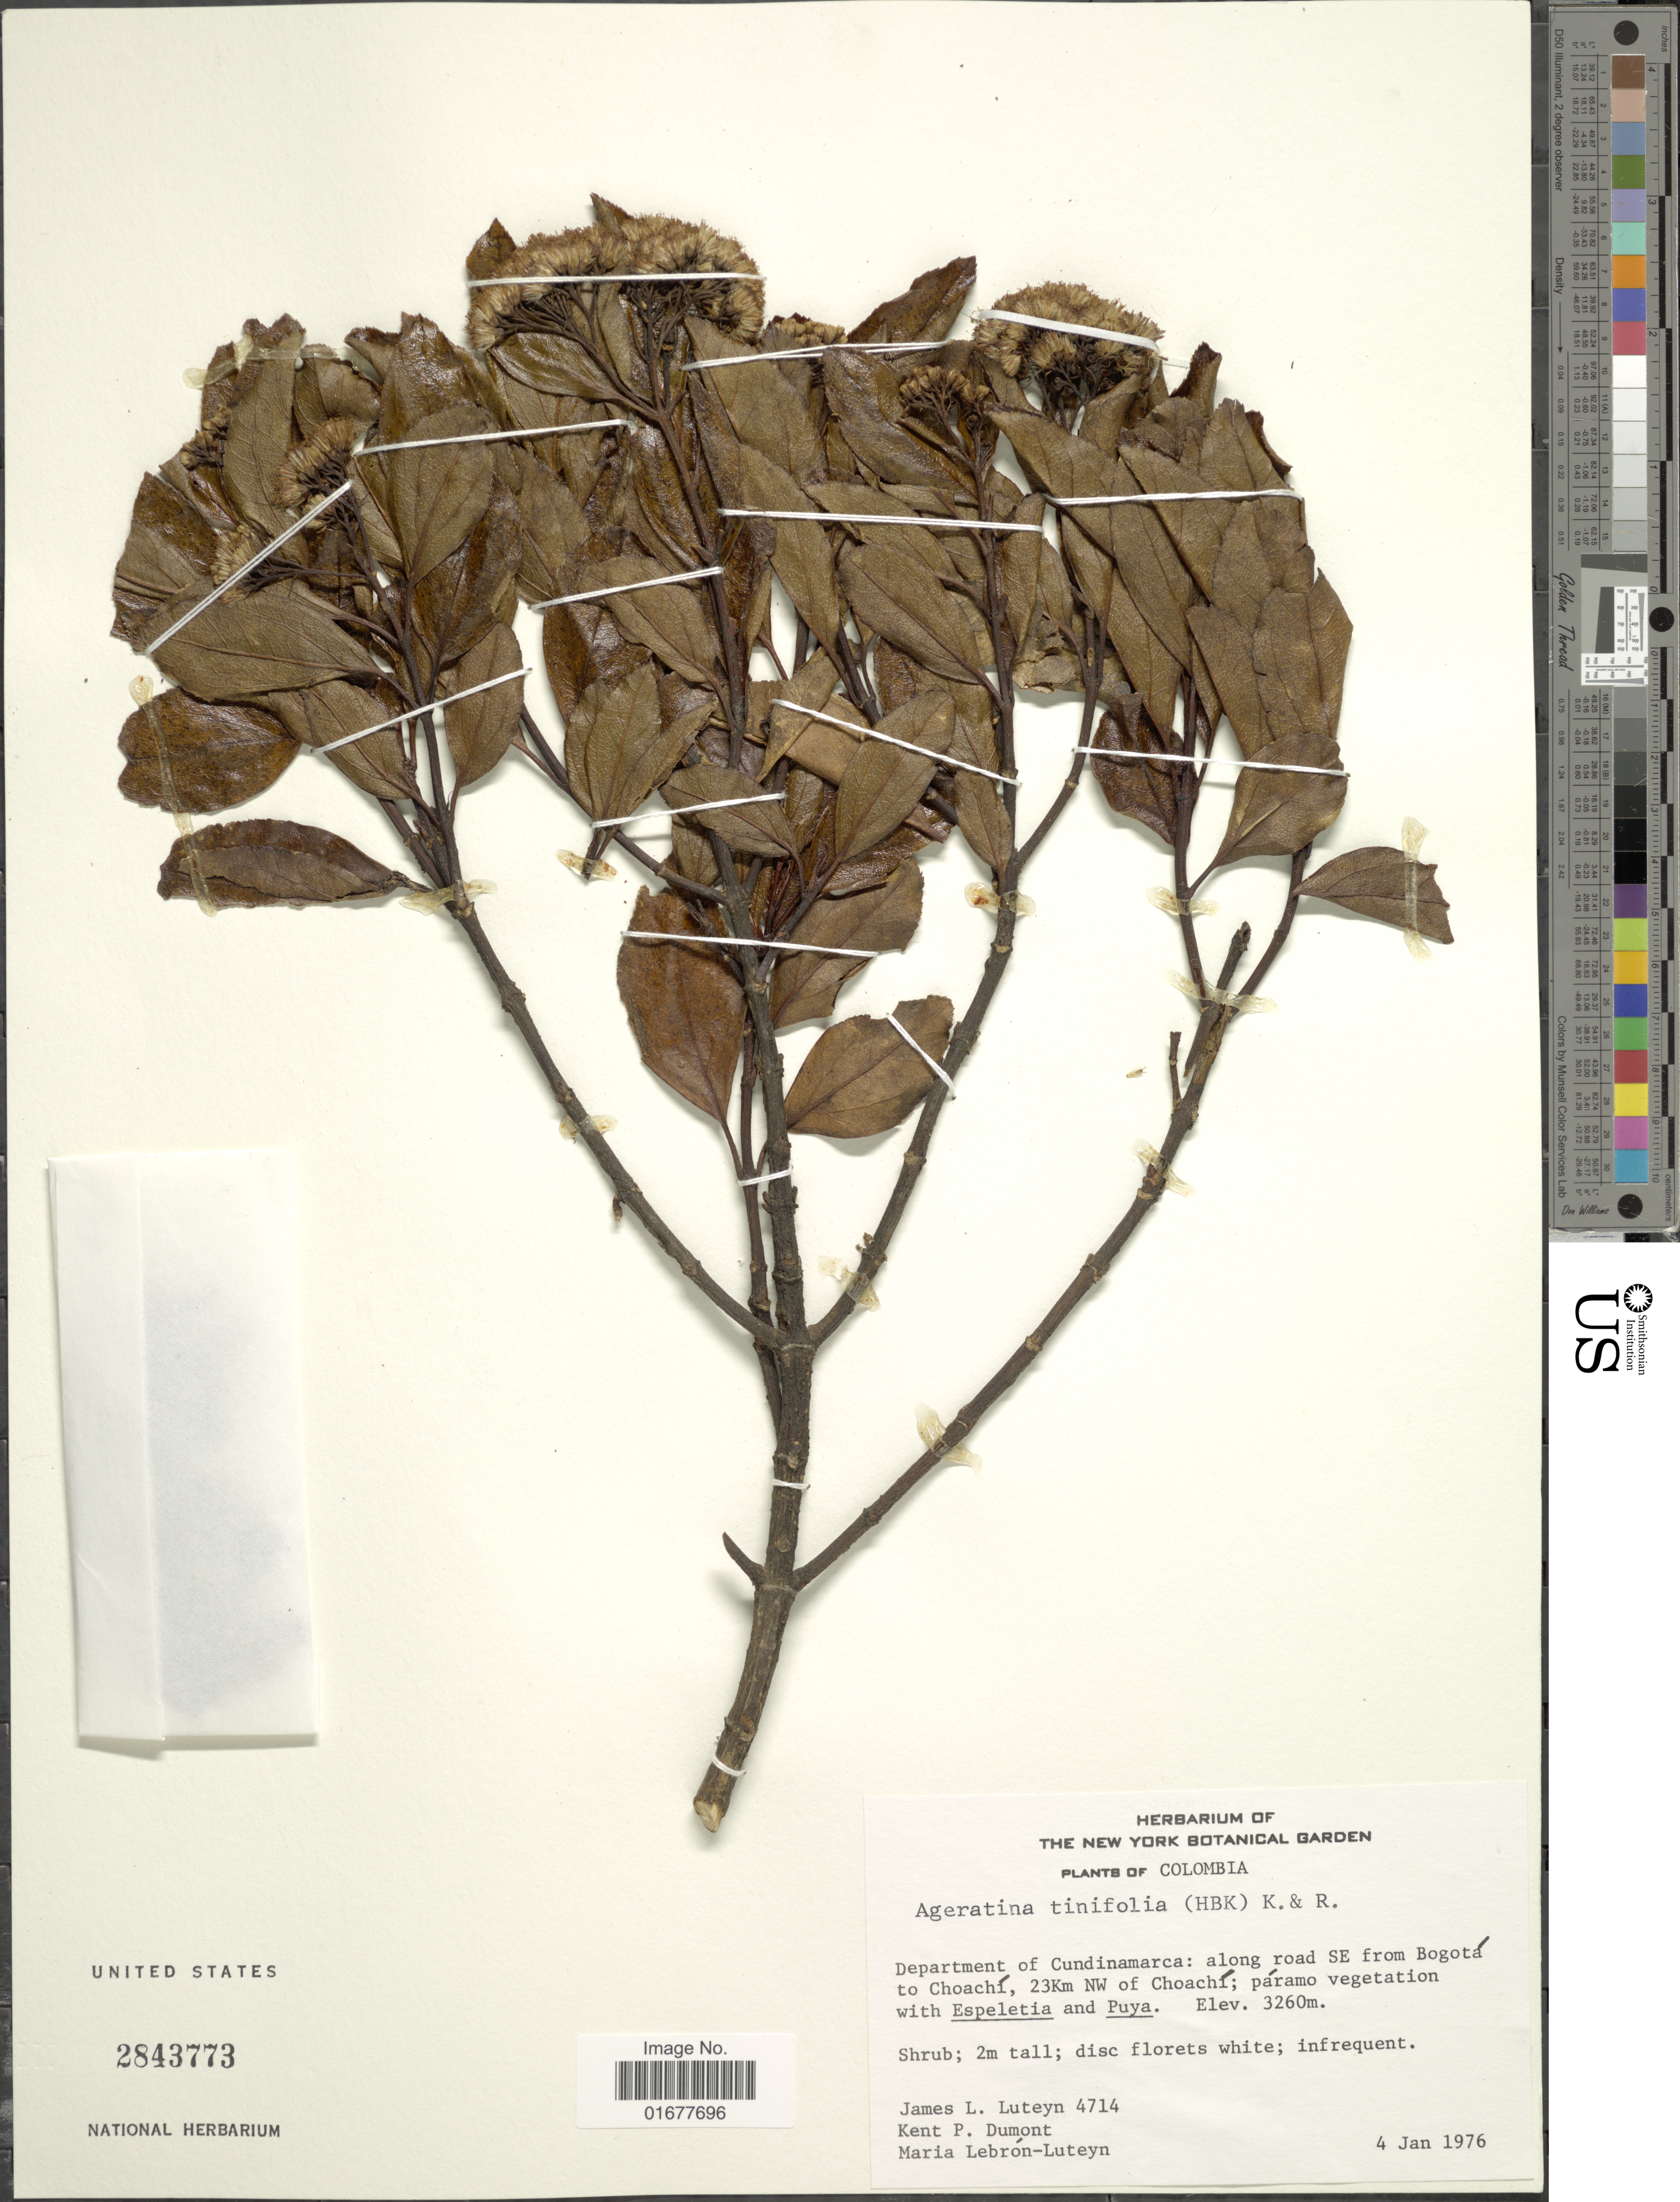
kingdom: Plantae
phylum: Tracheophyta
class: Magnoliopsida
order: Asterales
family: Asteraceae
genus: Ageratina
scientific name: Ageratina tinifolia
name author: (Kunth) R.M. King & H. Rob.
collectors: J. L. Luteyn, K. P. Dumont & M. L. Lebrón-Luteyn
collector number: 4714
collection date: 1976-01-04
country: Colombia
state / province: Cundinamarca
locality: Along road SE from Bogota to Choachi, 23Km NW of Choachi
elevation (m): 3260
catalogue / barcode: US 2843773